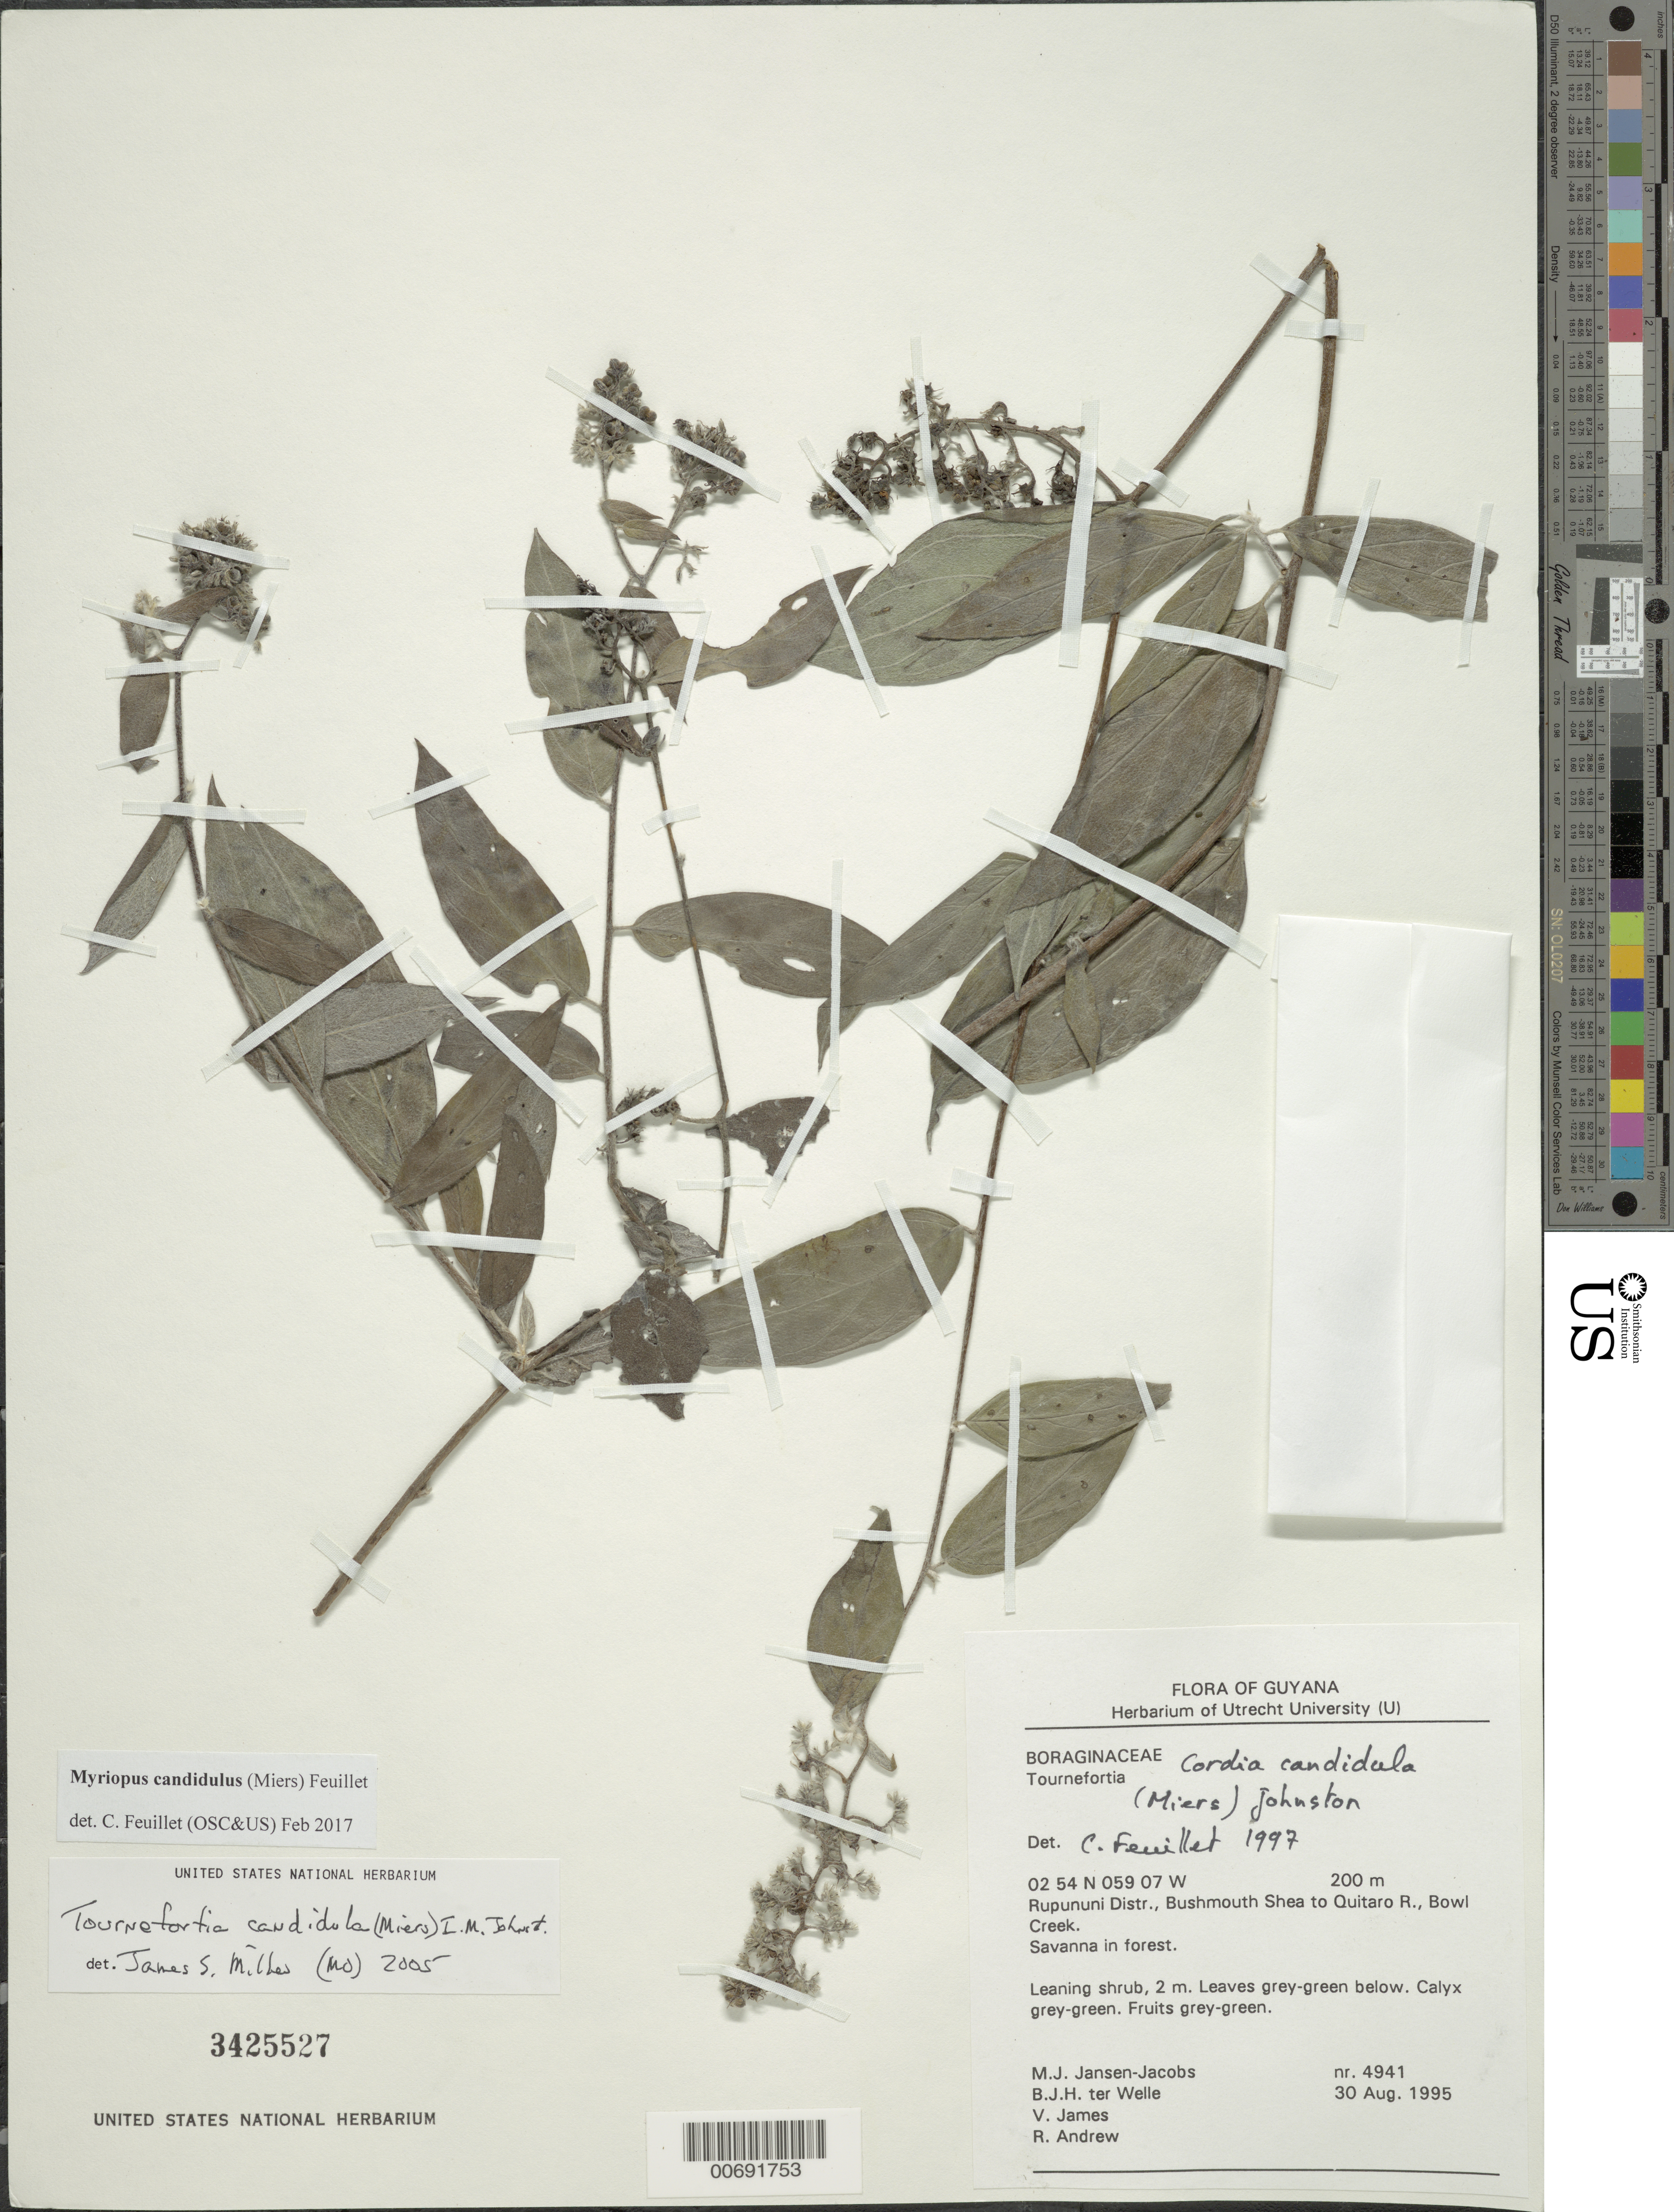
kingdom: Plantae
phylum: Tracheophyta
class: Magnoliopsida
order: Boraginales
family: Heliotropiaceae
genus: Tournefortia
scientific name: Tournefortia candidula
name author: (Miers) I.M. Johnst.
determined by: Miller, James S., (MO), Missouri Botanical Garden (UNITED STATES)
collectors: M. J. Jansen-Jacobs, B. Welle, V. James & R. Andrew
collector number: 4941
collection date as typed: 30-Aug-95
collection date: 1995-08-30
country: Guyana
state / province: U. Takutu-U. Essequibo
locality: Bowl Creek, Bushmouth, Shea to Quitaro River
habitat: Savanna in forest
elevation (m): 200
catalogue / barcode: US 3425527